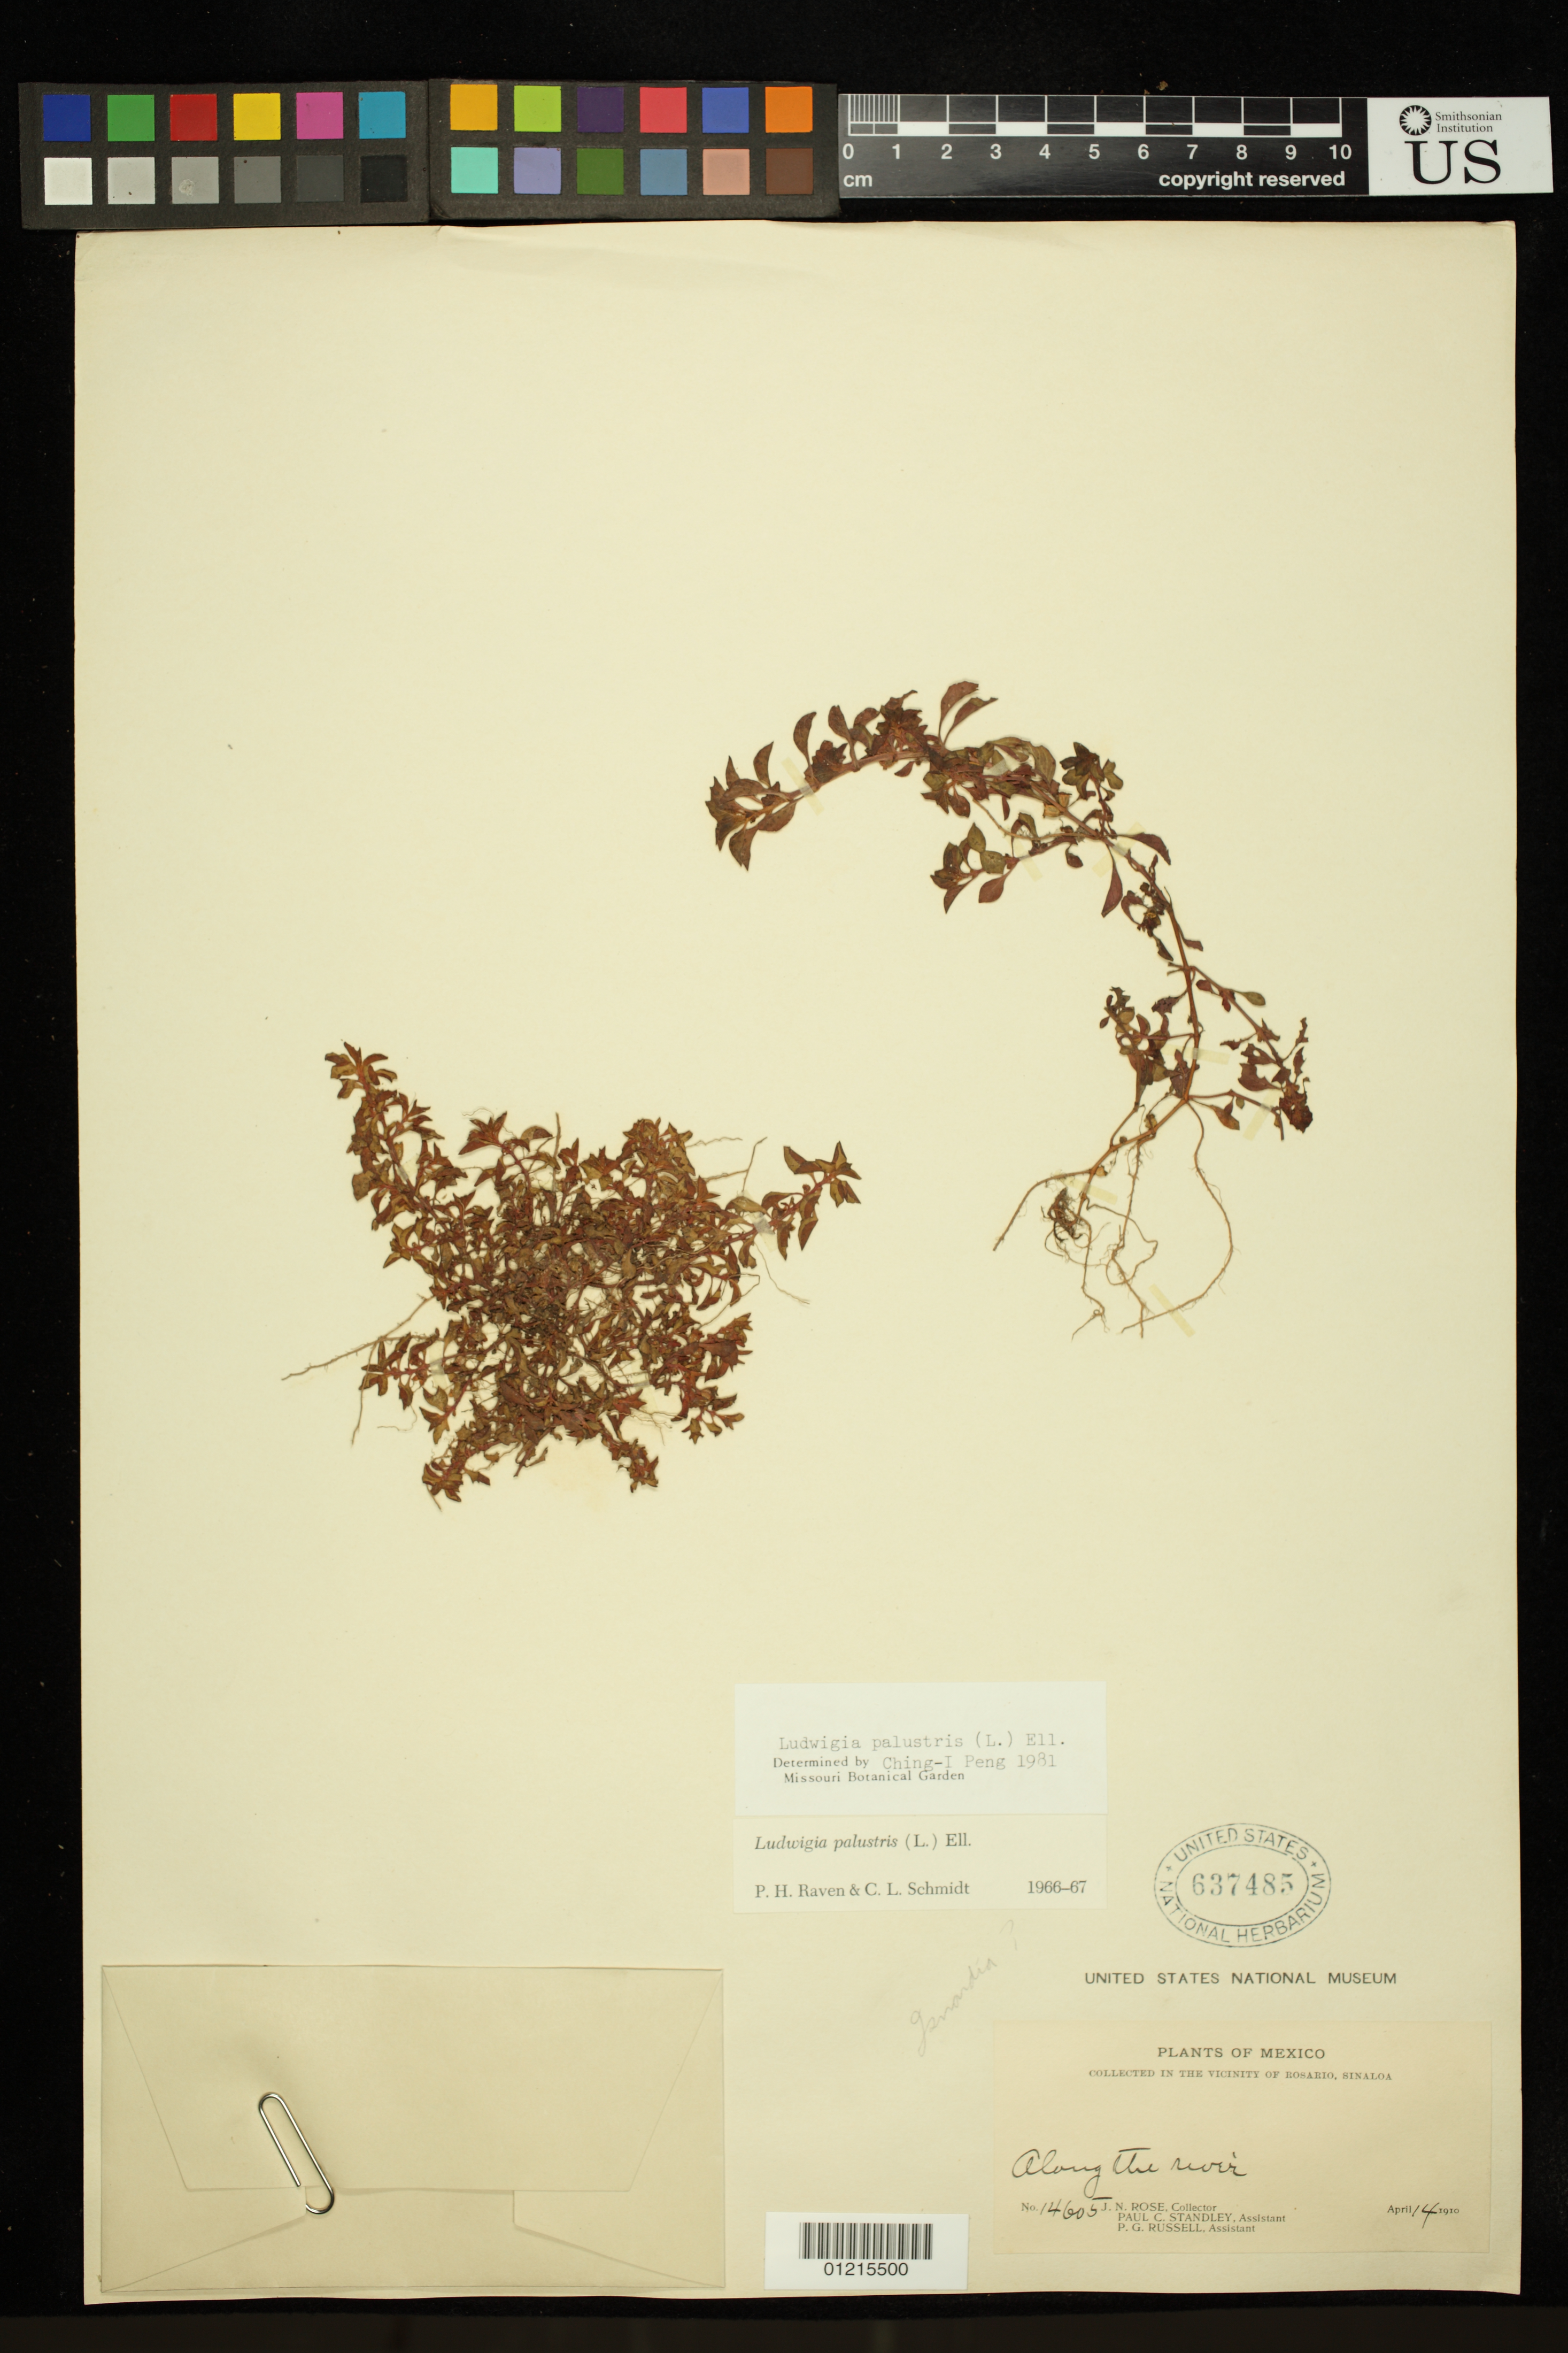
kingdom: Plantae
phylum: Tracheophyta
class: Magnoliopsida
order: Myrtales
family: Onagraceae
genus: Ludwigia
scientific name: Ludwigia palustris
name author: (L.) Elliott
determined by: Peng, Ching-I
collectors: J. N. Rose, P. C. Standley & P. G. Russell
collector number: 14605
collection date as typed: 14 Apr 1910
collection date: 1910-04-14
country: Mexico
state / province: Sinaloa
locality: Vicinity of Rosario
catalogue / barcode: US 637485